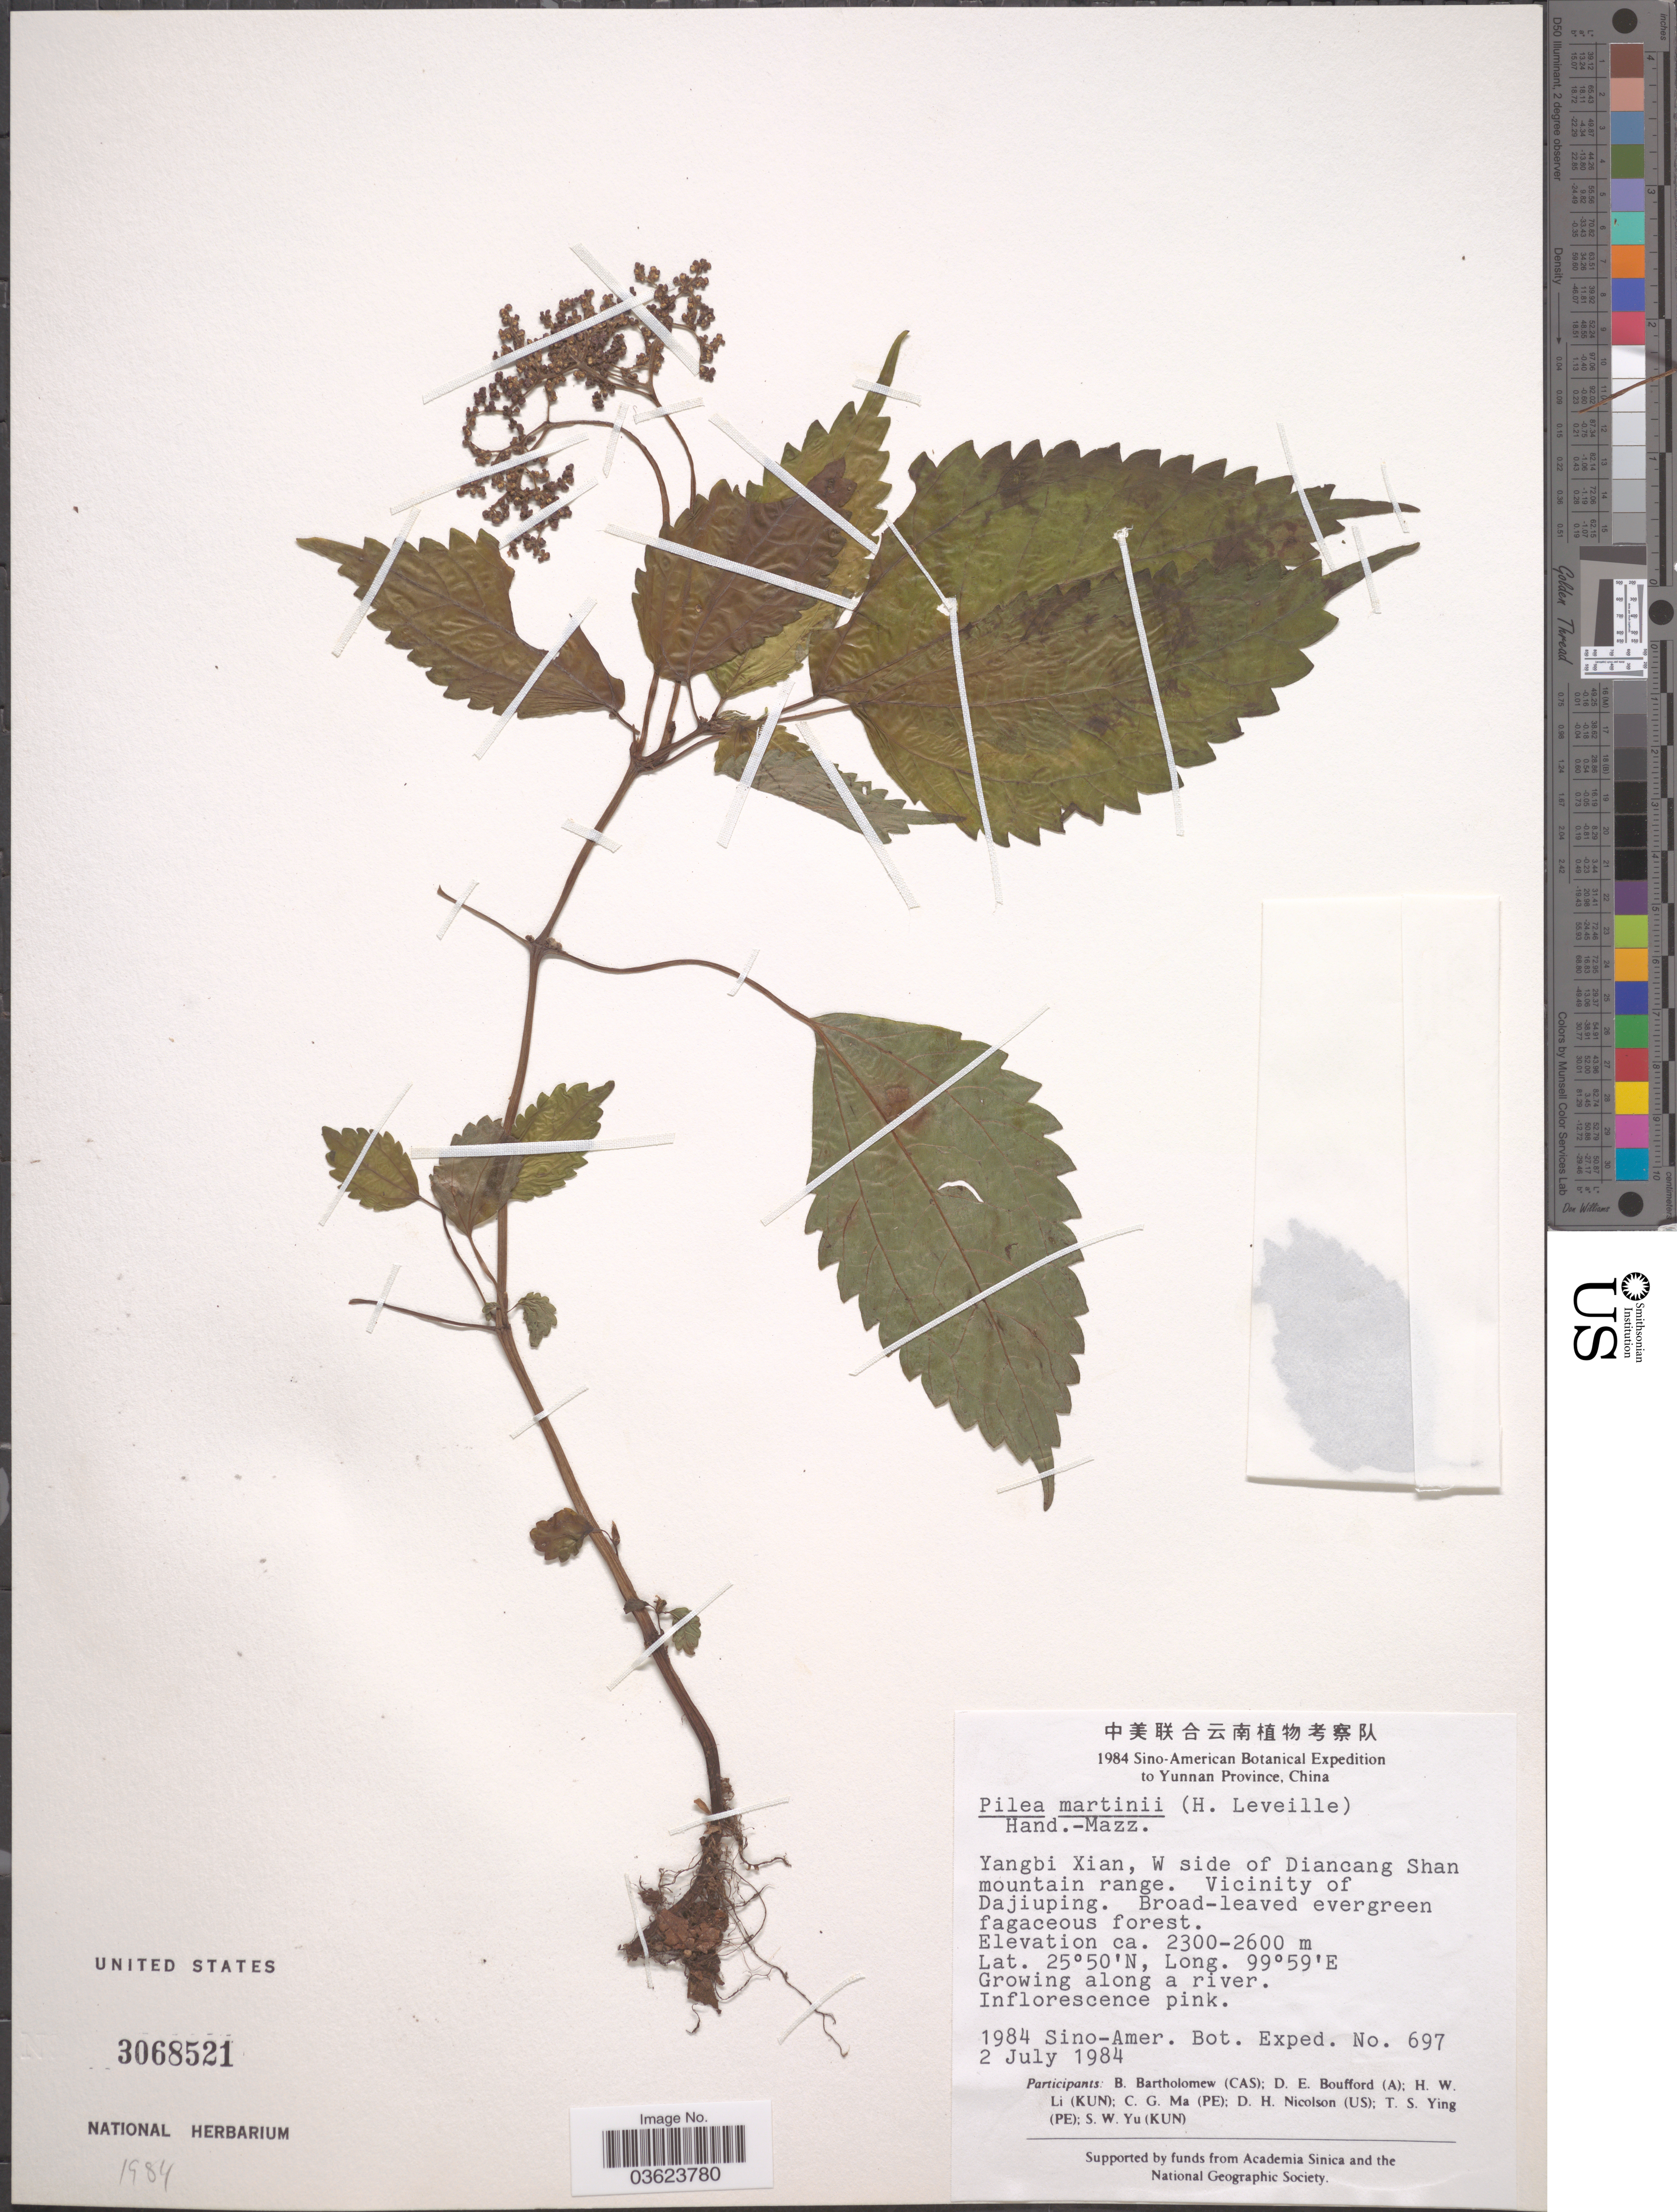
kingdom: Plantae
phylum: Tracheophyta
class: Magnoliopsida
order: Rosales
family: Urticaceae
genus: Pilea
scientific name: Pilea martinii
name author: Hand.-Mazz.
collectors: Sino-Amer. Bot. Exped. 1984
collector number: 697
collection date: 1984-07-02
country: China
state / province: Yunnan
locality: Yangbi Xian, W side of Diancang Shan mountain range. Vicinity of Dajiuping.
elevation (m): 2300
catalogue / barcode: US 3068521